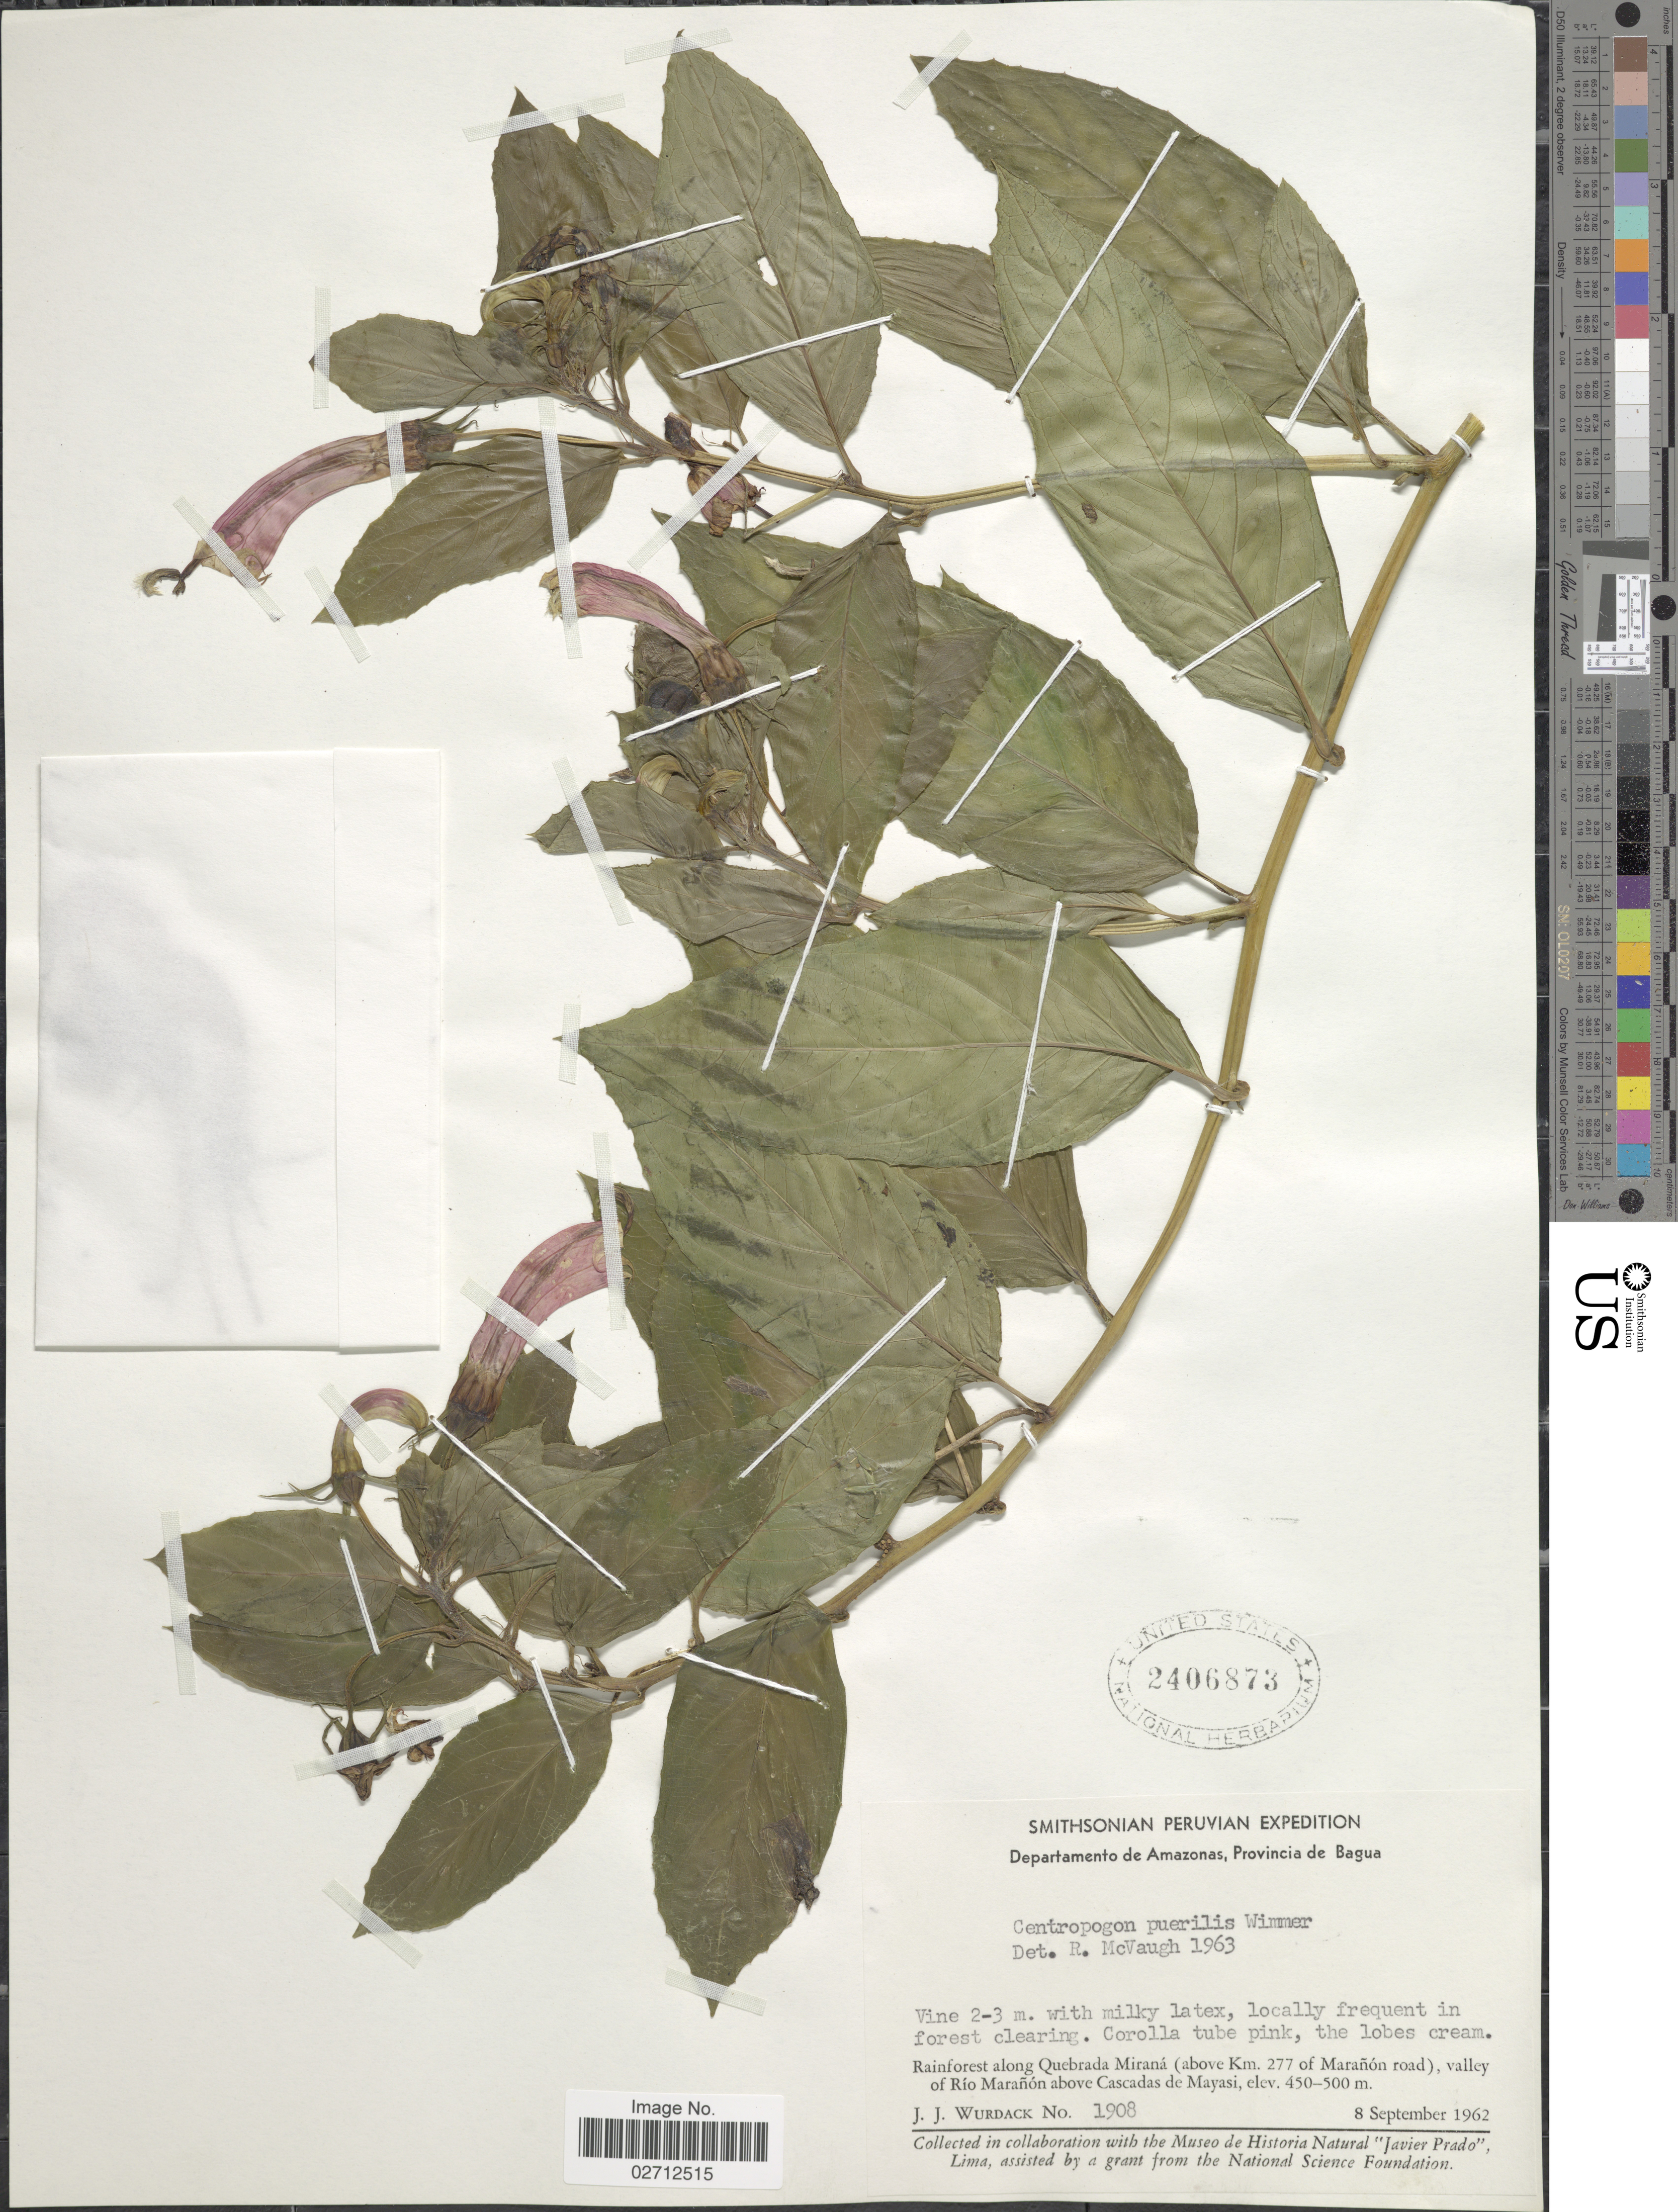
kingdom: Plantae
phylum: Tracheophyta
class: Magnoliopsida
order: Asterales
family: Campanulaceae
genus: Centropogon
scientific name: Centropogon puerilis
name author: E. Wimm.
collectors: J. J. Wurdack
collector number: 1908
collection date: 1962-09-08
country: Peru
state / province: Amazonas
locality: Departamento de Amazonas, Provincia de Bagua. Rainforest along Quebrada Miraná (above Km 277 of Marañón road),valley of Río Marañón above Cascadas de Mayasi.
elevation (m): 450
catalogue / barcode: US 2406873